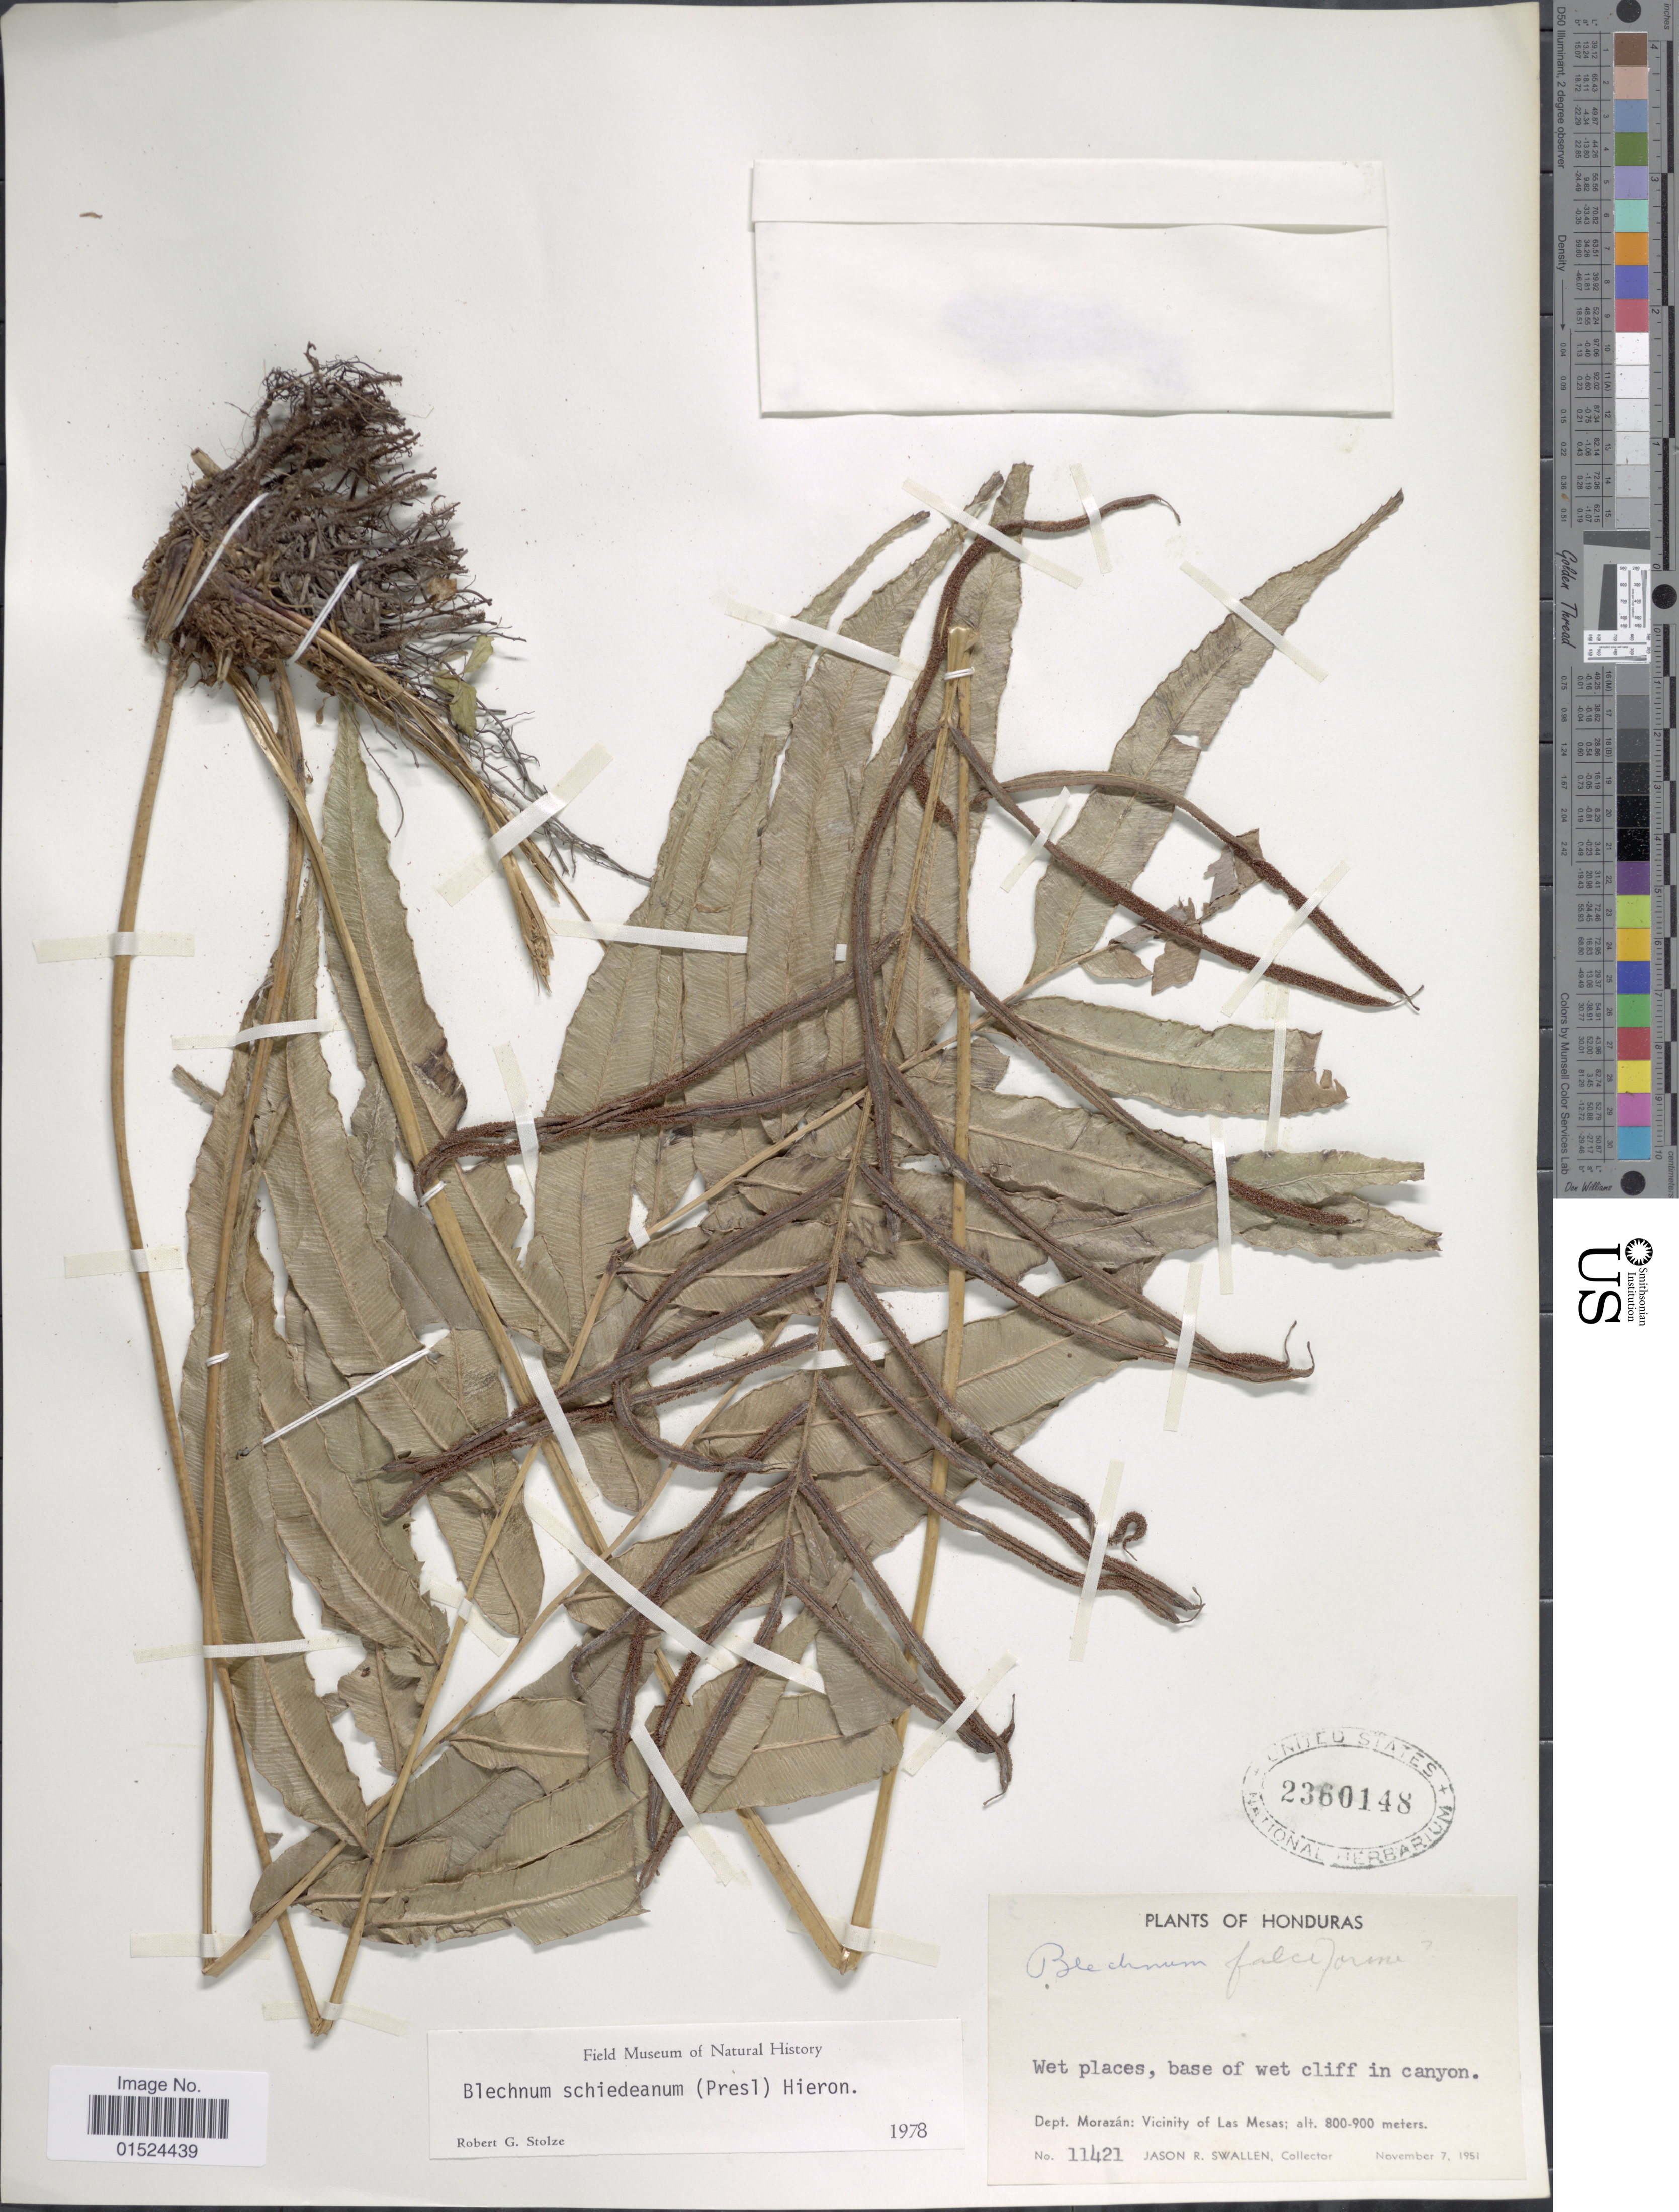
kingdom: Plantae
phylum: Tracheophyta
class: Polypodiopsida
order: Polypodiales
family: Blechnaceae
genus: Blechnum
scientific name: Blechnum schiedeanum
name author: (Schltdl. ex C. Presl) Hieron.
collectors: J. R. Swallen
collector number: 11421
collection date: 1951-11-07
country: Honduras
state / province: Fco. Morazán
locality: Dept. Morazán: Vicinity of Las Mesas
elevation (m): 800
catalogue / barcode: US 2360148